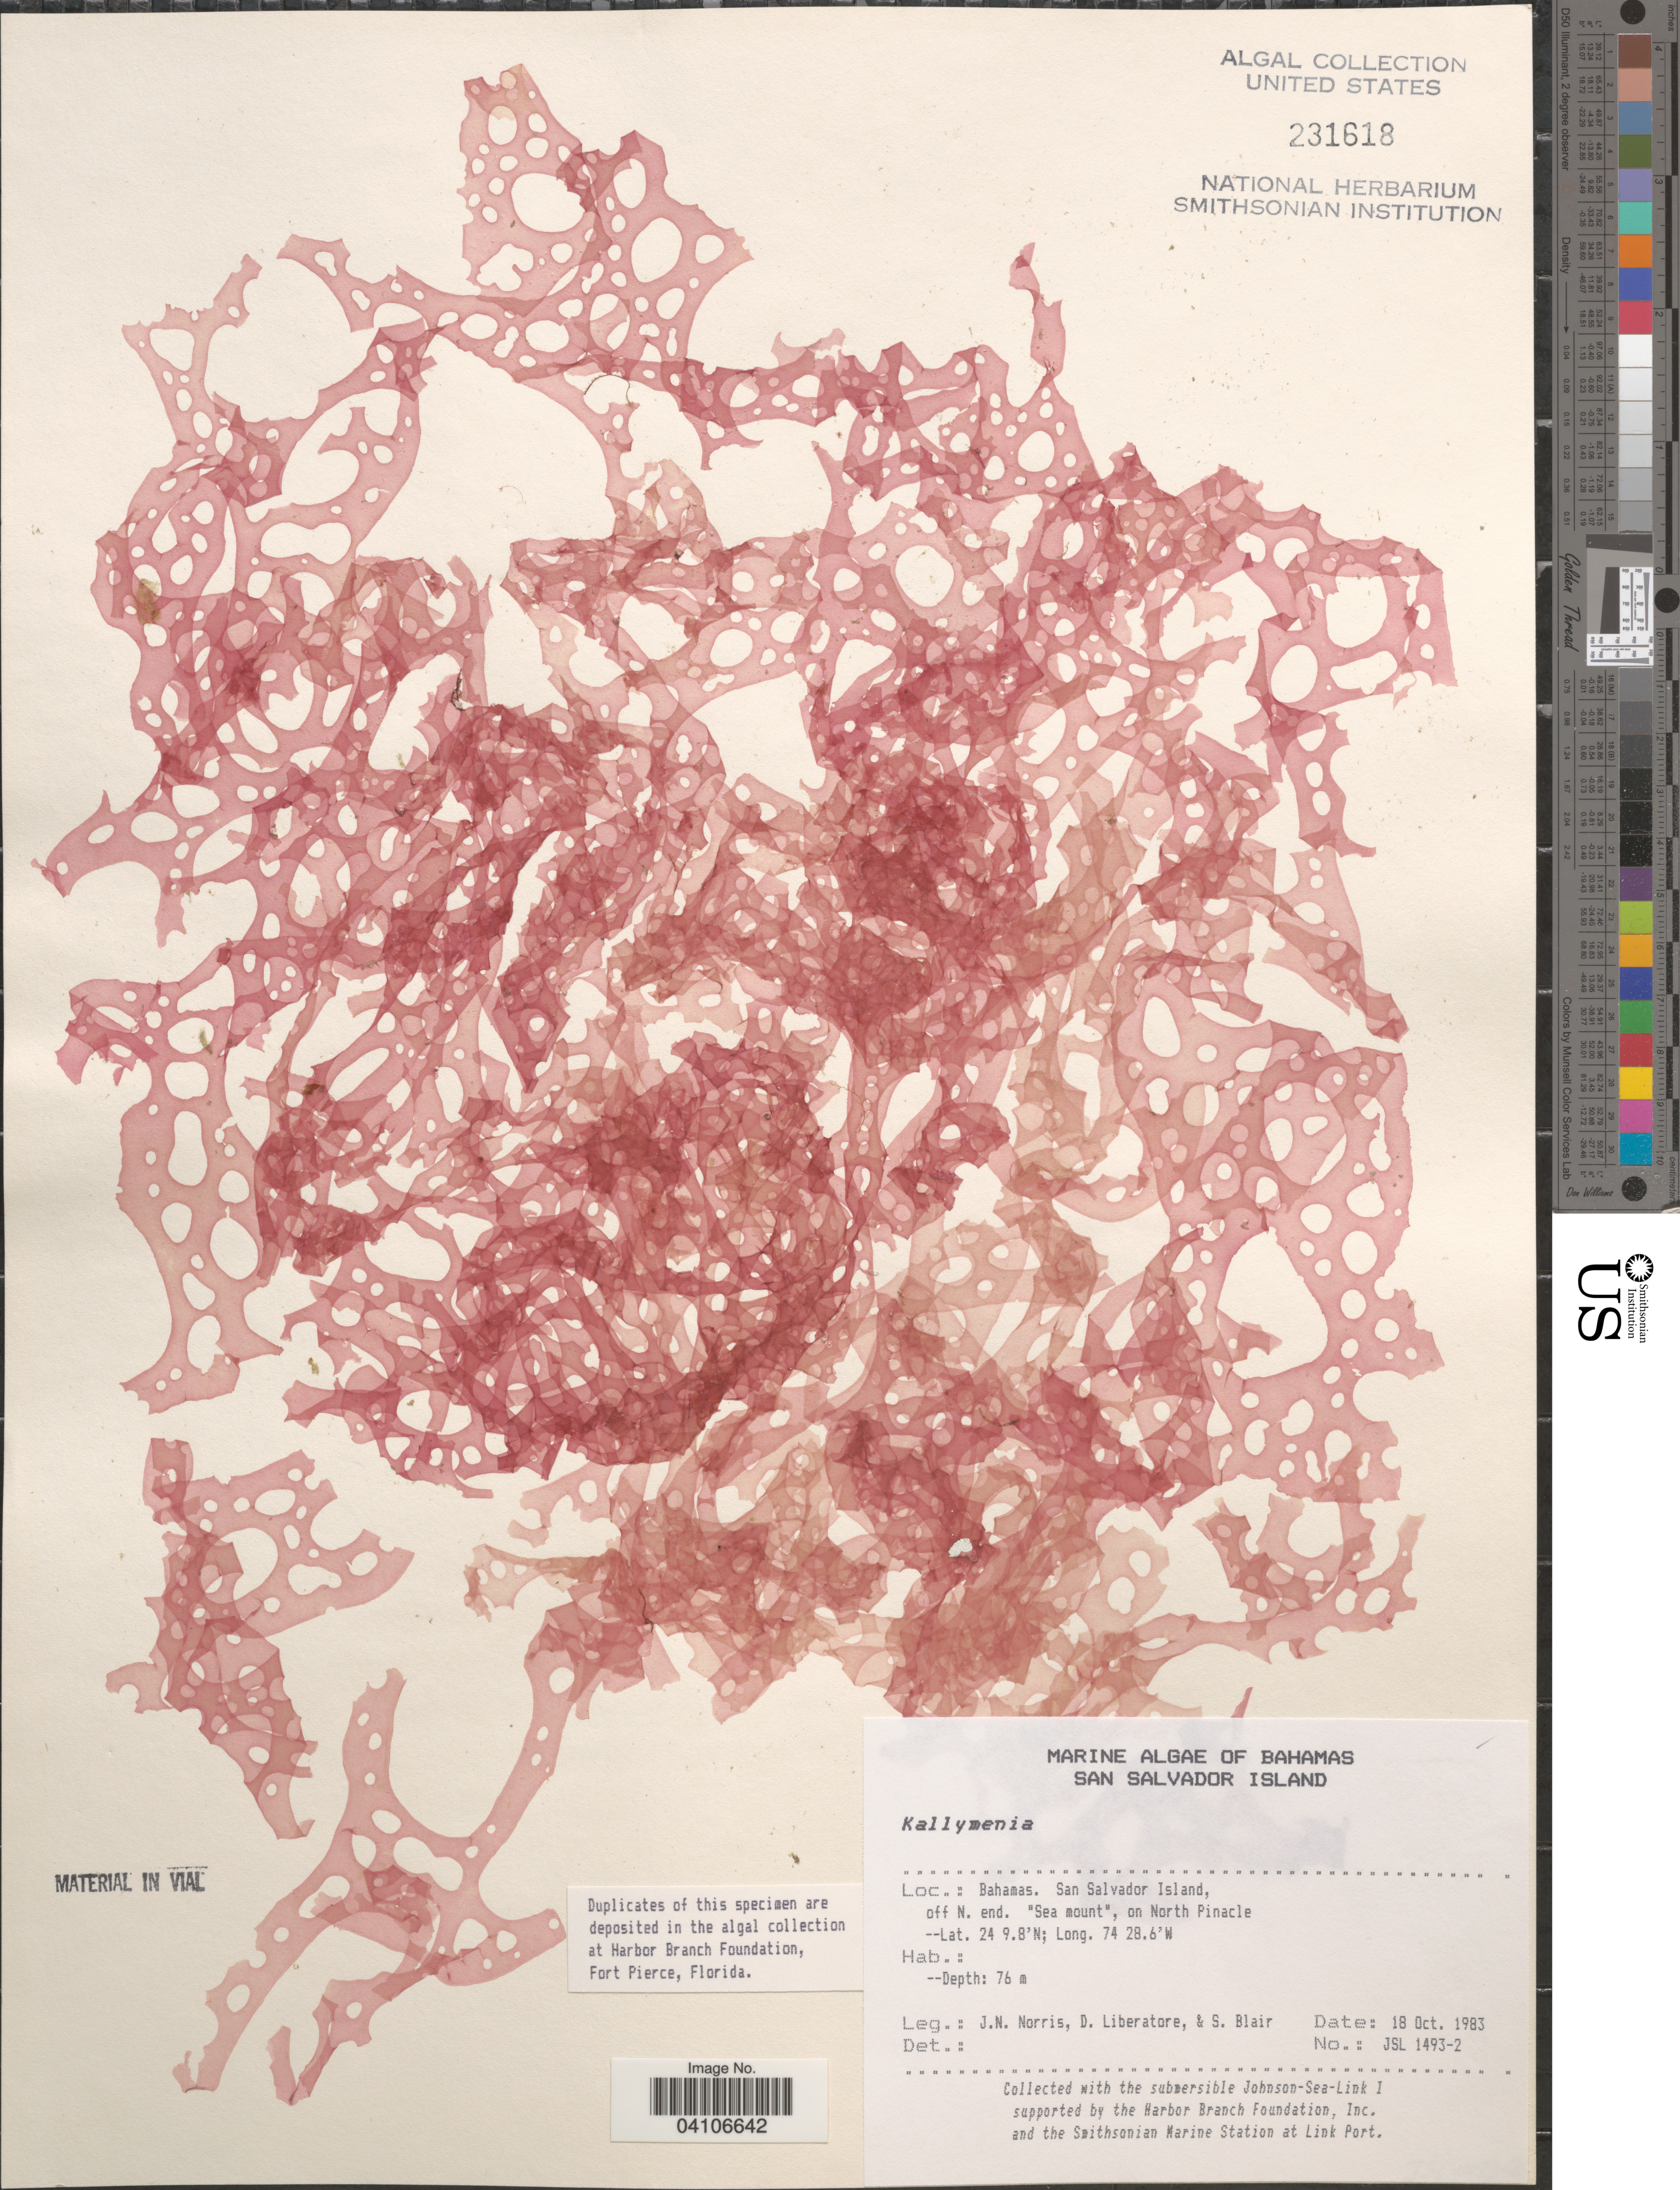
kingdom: Plantae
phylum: Rhodophyta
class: Florideophyceae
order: Gigartinales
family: Kallymeniaceae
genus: Kallymenia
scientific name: Kallymenia sp.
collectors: J. Norris, D. Liberatore & S. M. Blair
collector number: JSL 1493-2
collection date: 1983-10-18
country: Bahamas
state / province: San Salvador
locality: San Salvador Island, off N. end. "Sea mount", on North Pinacle.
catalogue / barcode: US 231618